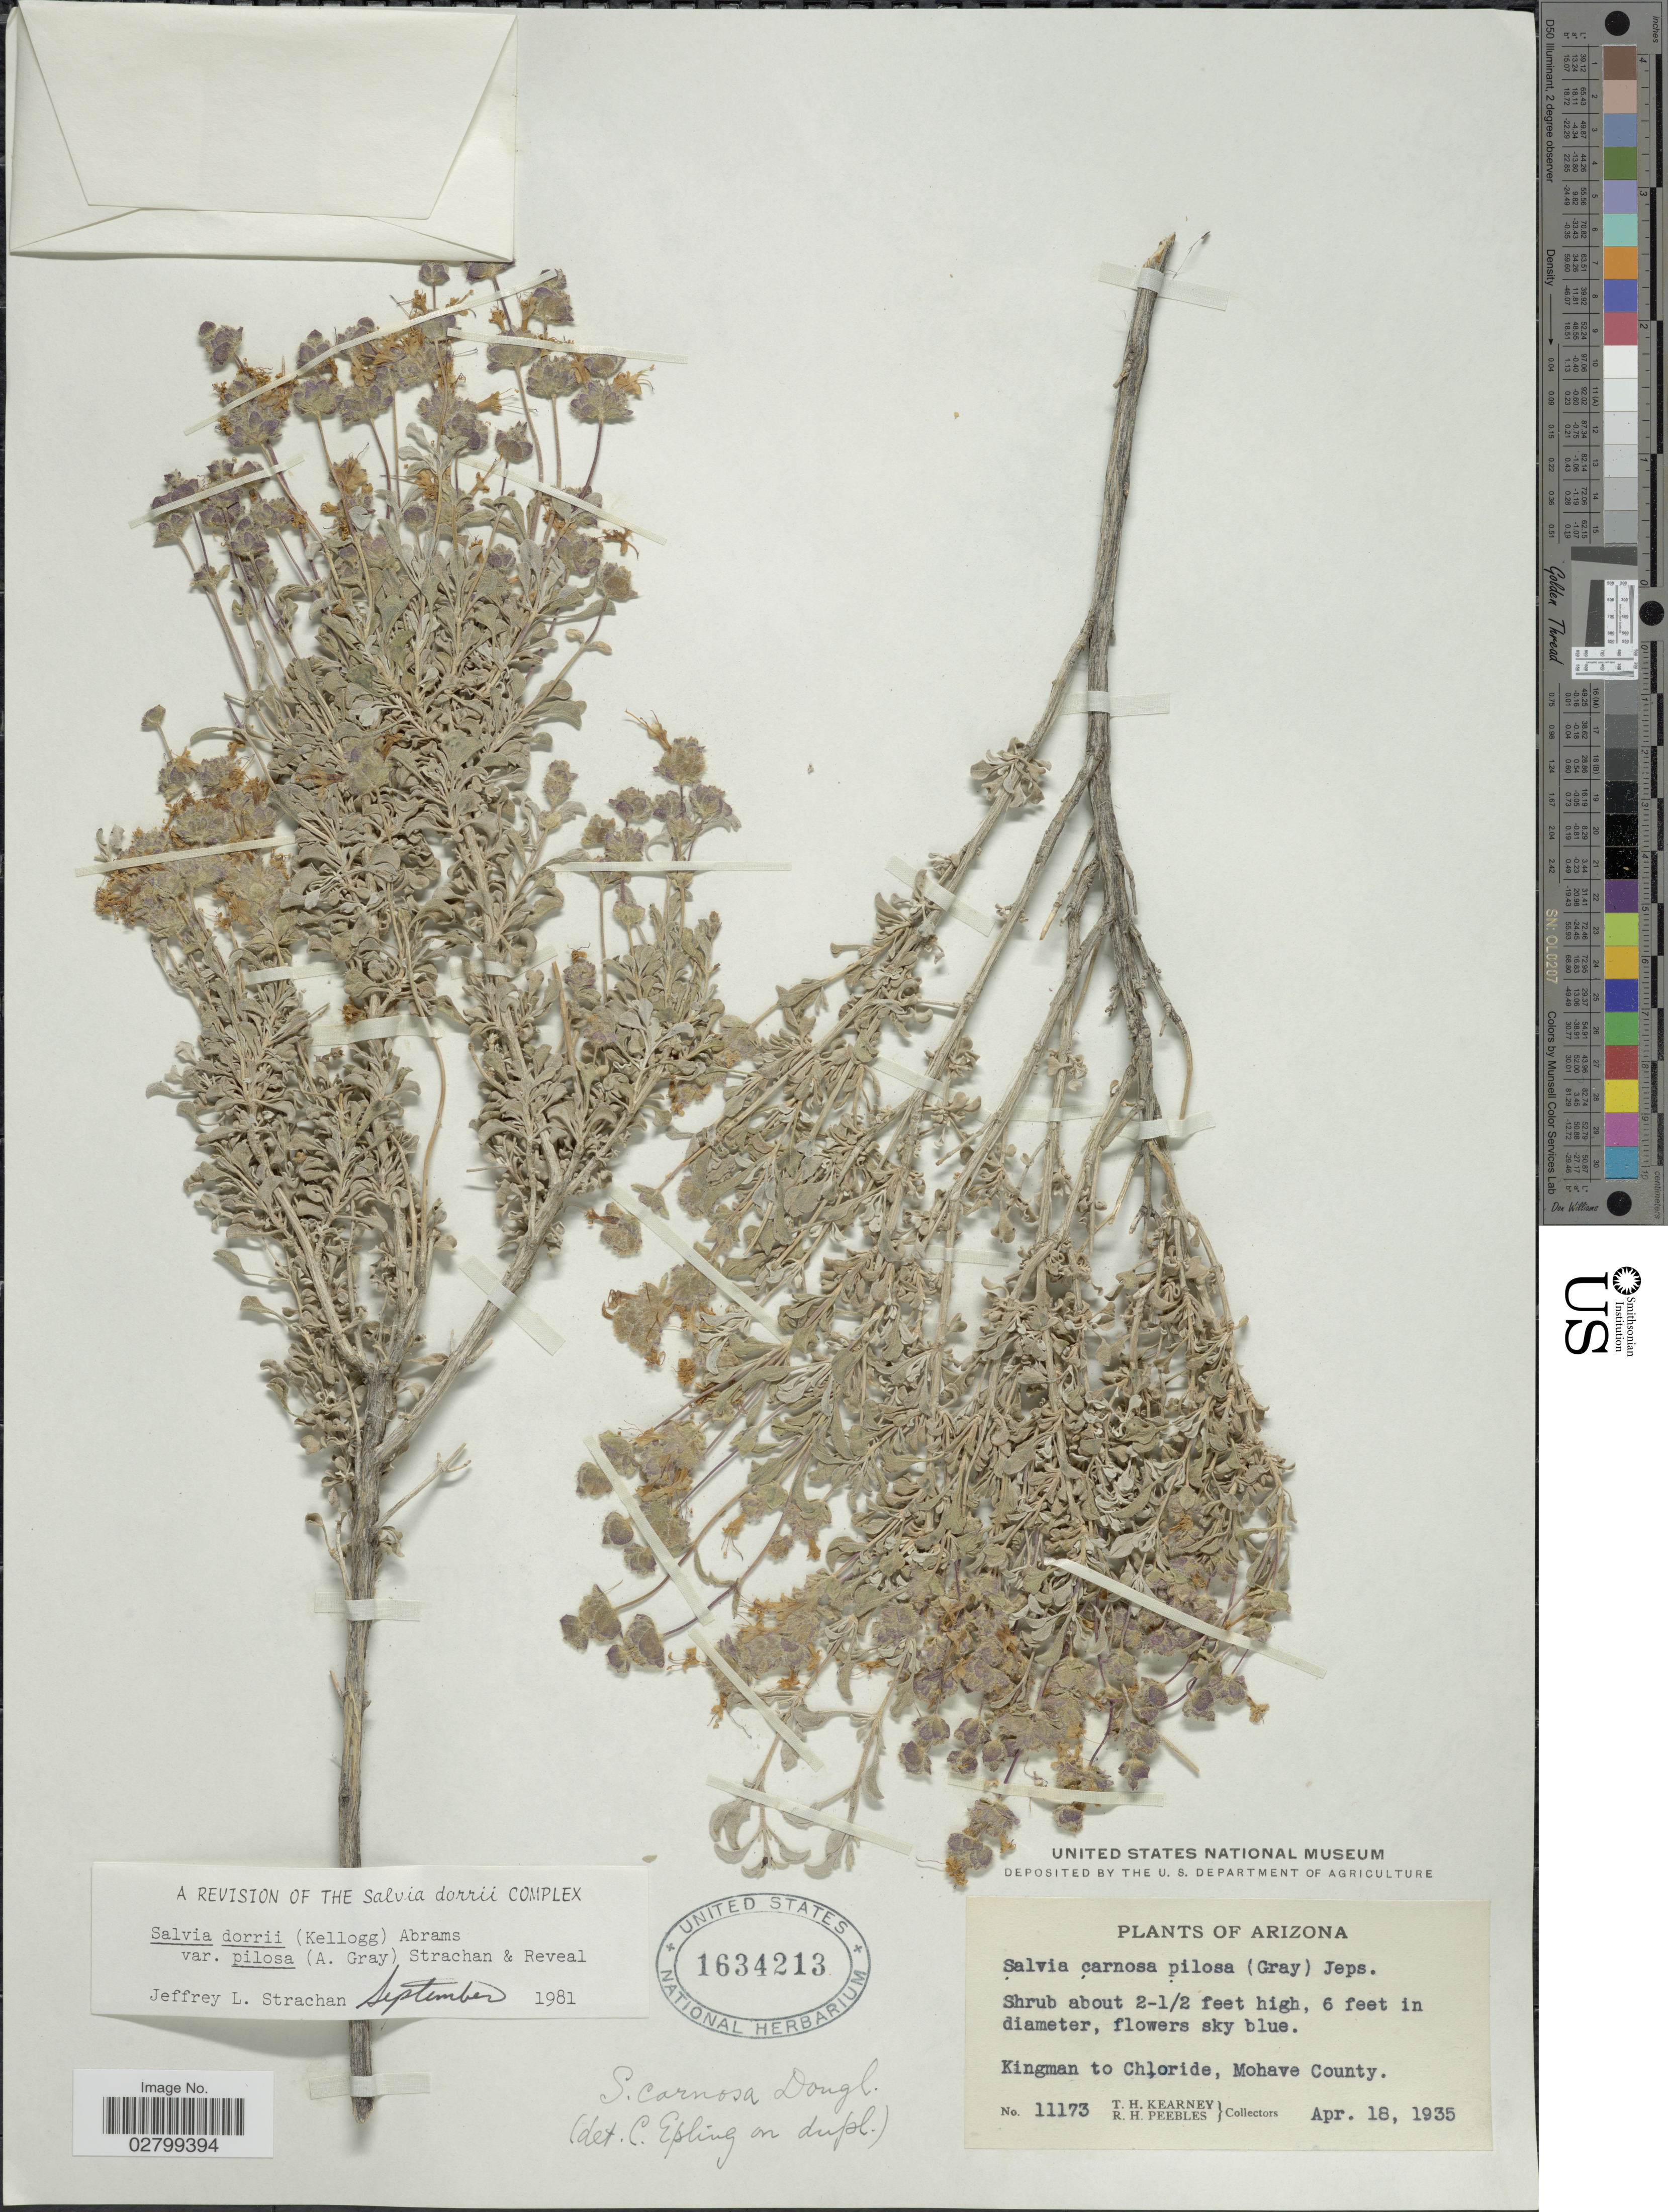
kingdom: Plantae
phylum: Tracheophyta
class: Magnoliopsida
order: Lamiales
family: Lamiaceae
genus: Salvia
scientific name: Salvia dorrii var. pilosa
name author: (A. Gray) Strachan & Reveal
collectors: T. H. Kearney & R. H. Peebles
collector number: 11173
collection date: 1935-04-18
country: United States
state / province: Arizona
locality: Kingman to Chloride, Mohave County.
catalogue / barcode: US 1634213